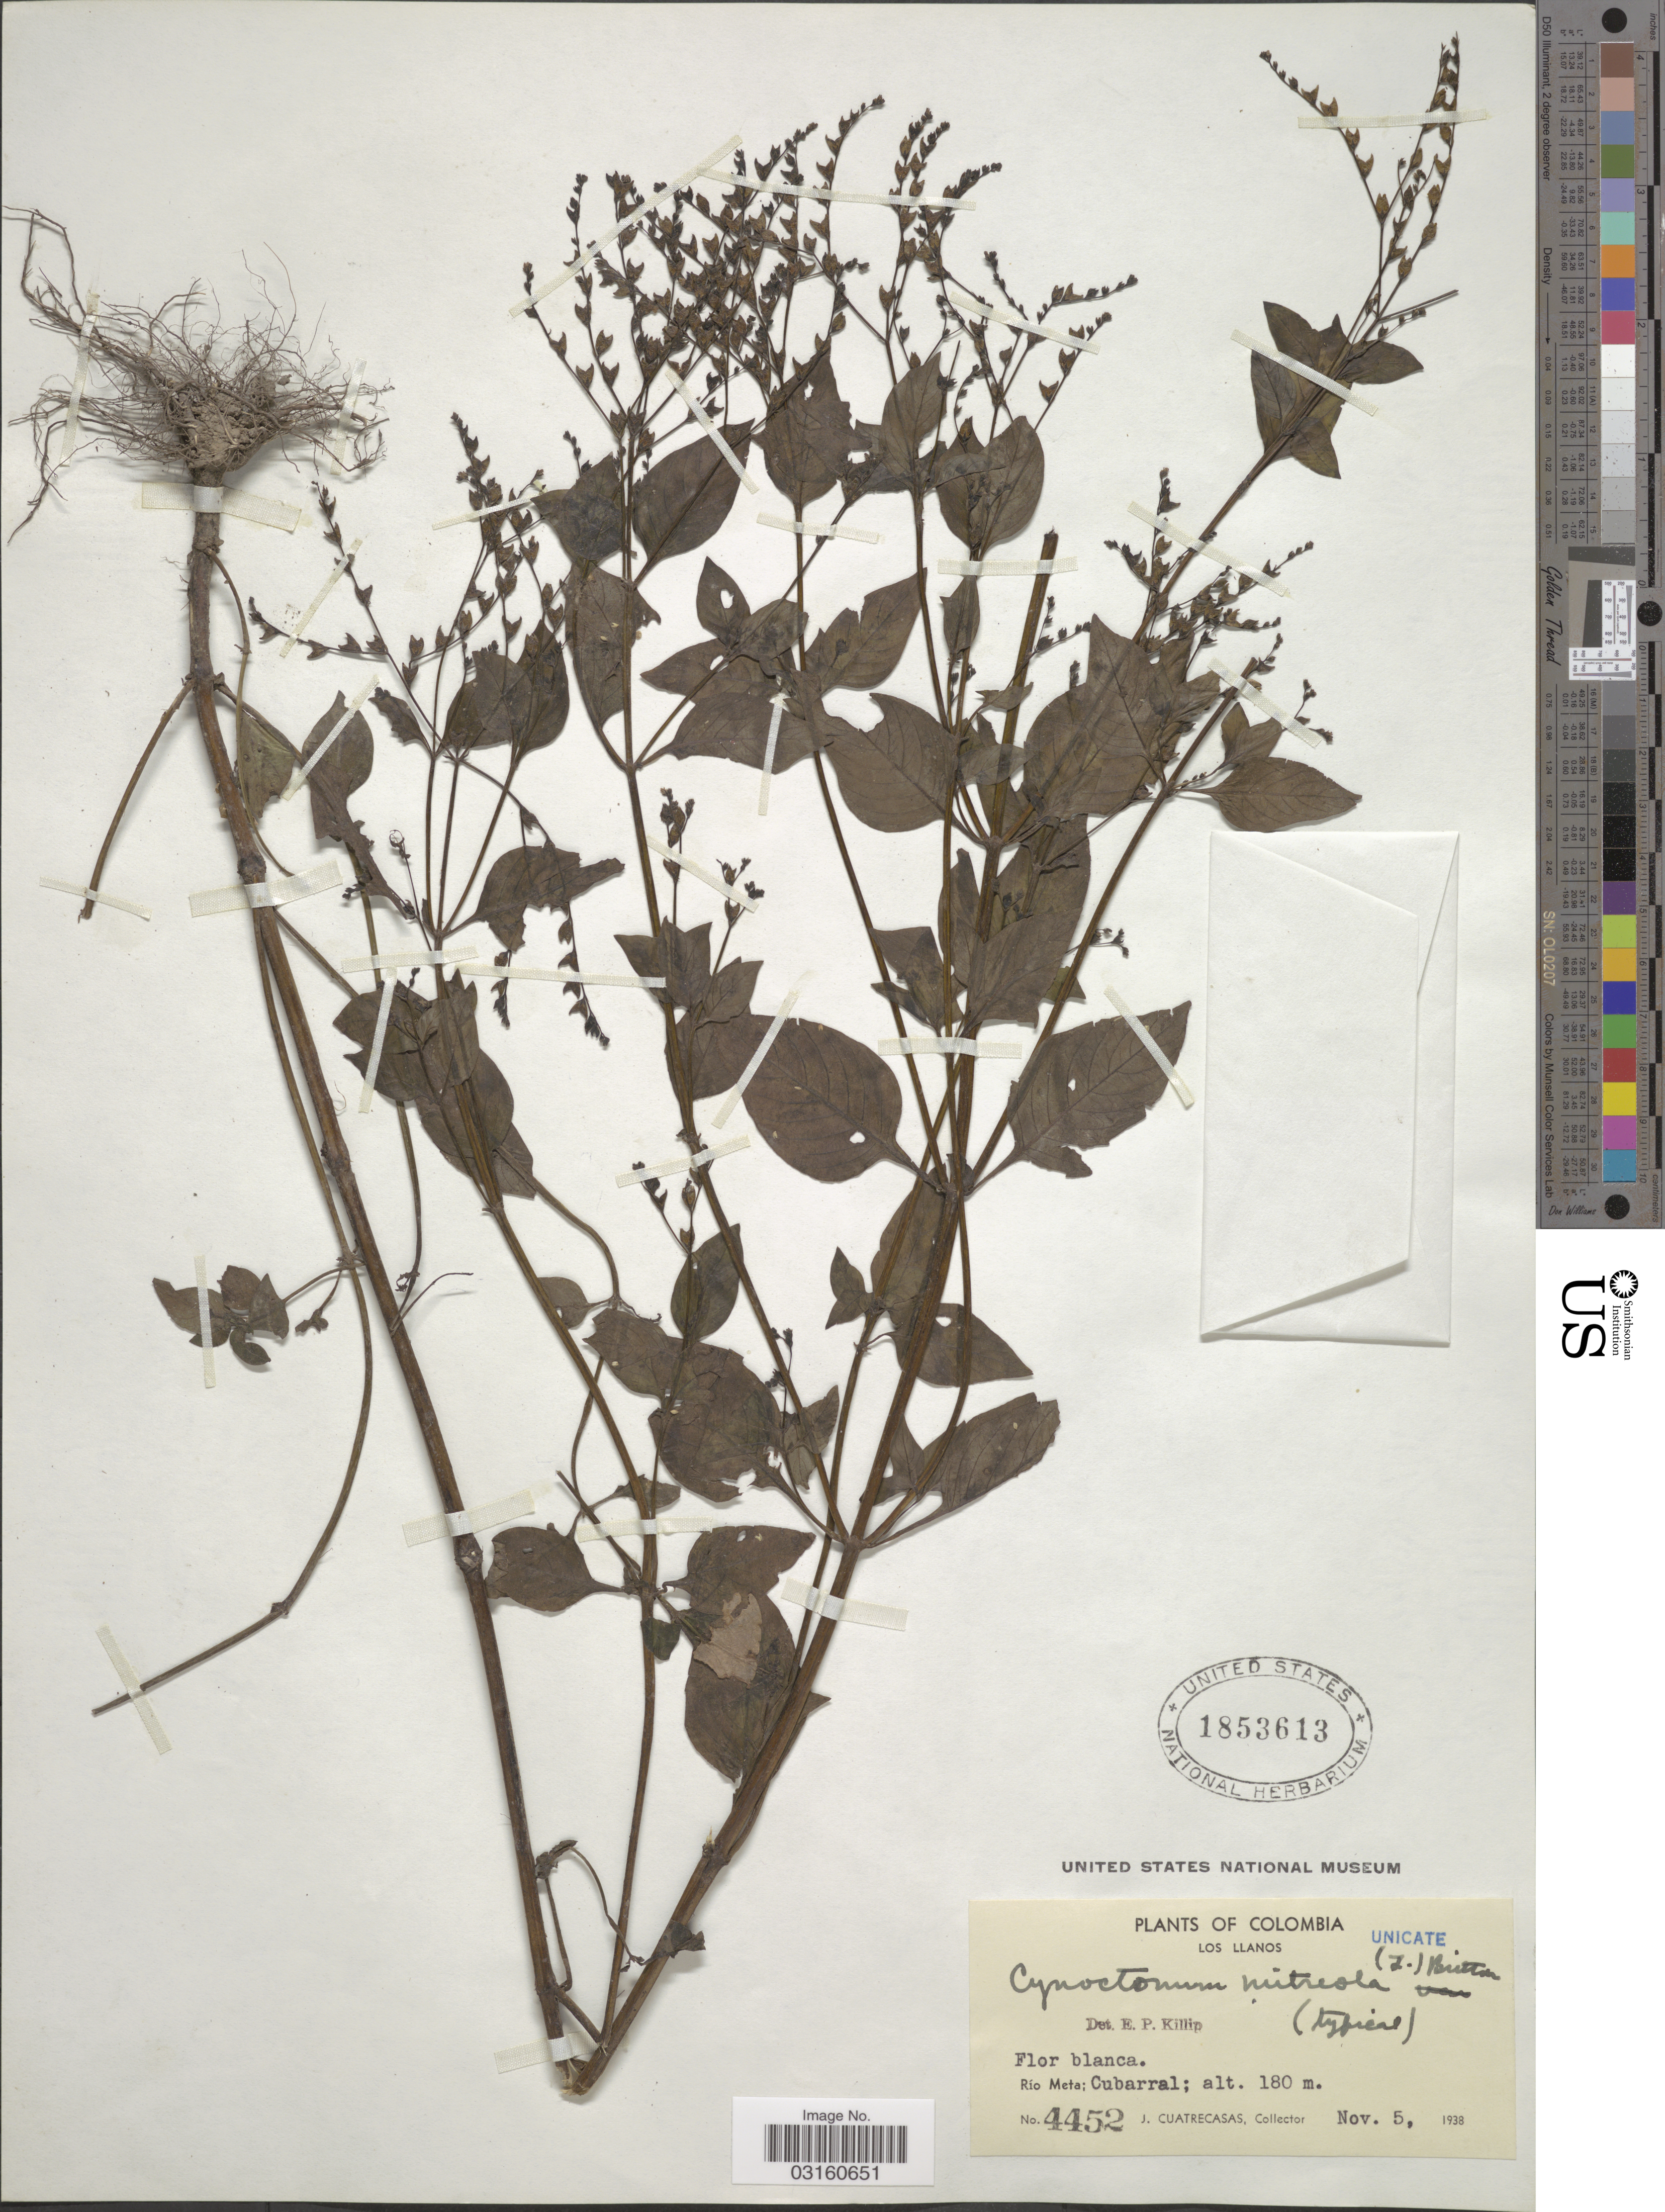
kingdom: Plantae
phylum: Tracheophyta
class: Magnoliopsida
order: Gentianales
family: Loganiaceae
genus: Mitreola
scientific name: Mitreola petiolata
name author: (J.F. Gmel.) Torr. & A. Gray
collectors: J. Cuatrecasas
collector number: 4452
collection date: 1938-11-05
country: Colombia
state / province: Meta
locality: Los Llanos. Río Meta; Cubarral.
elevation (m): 180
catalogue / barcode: US 1853613